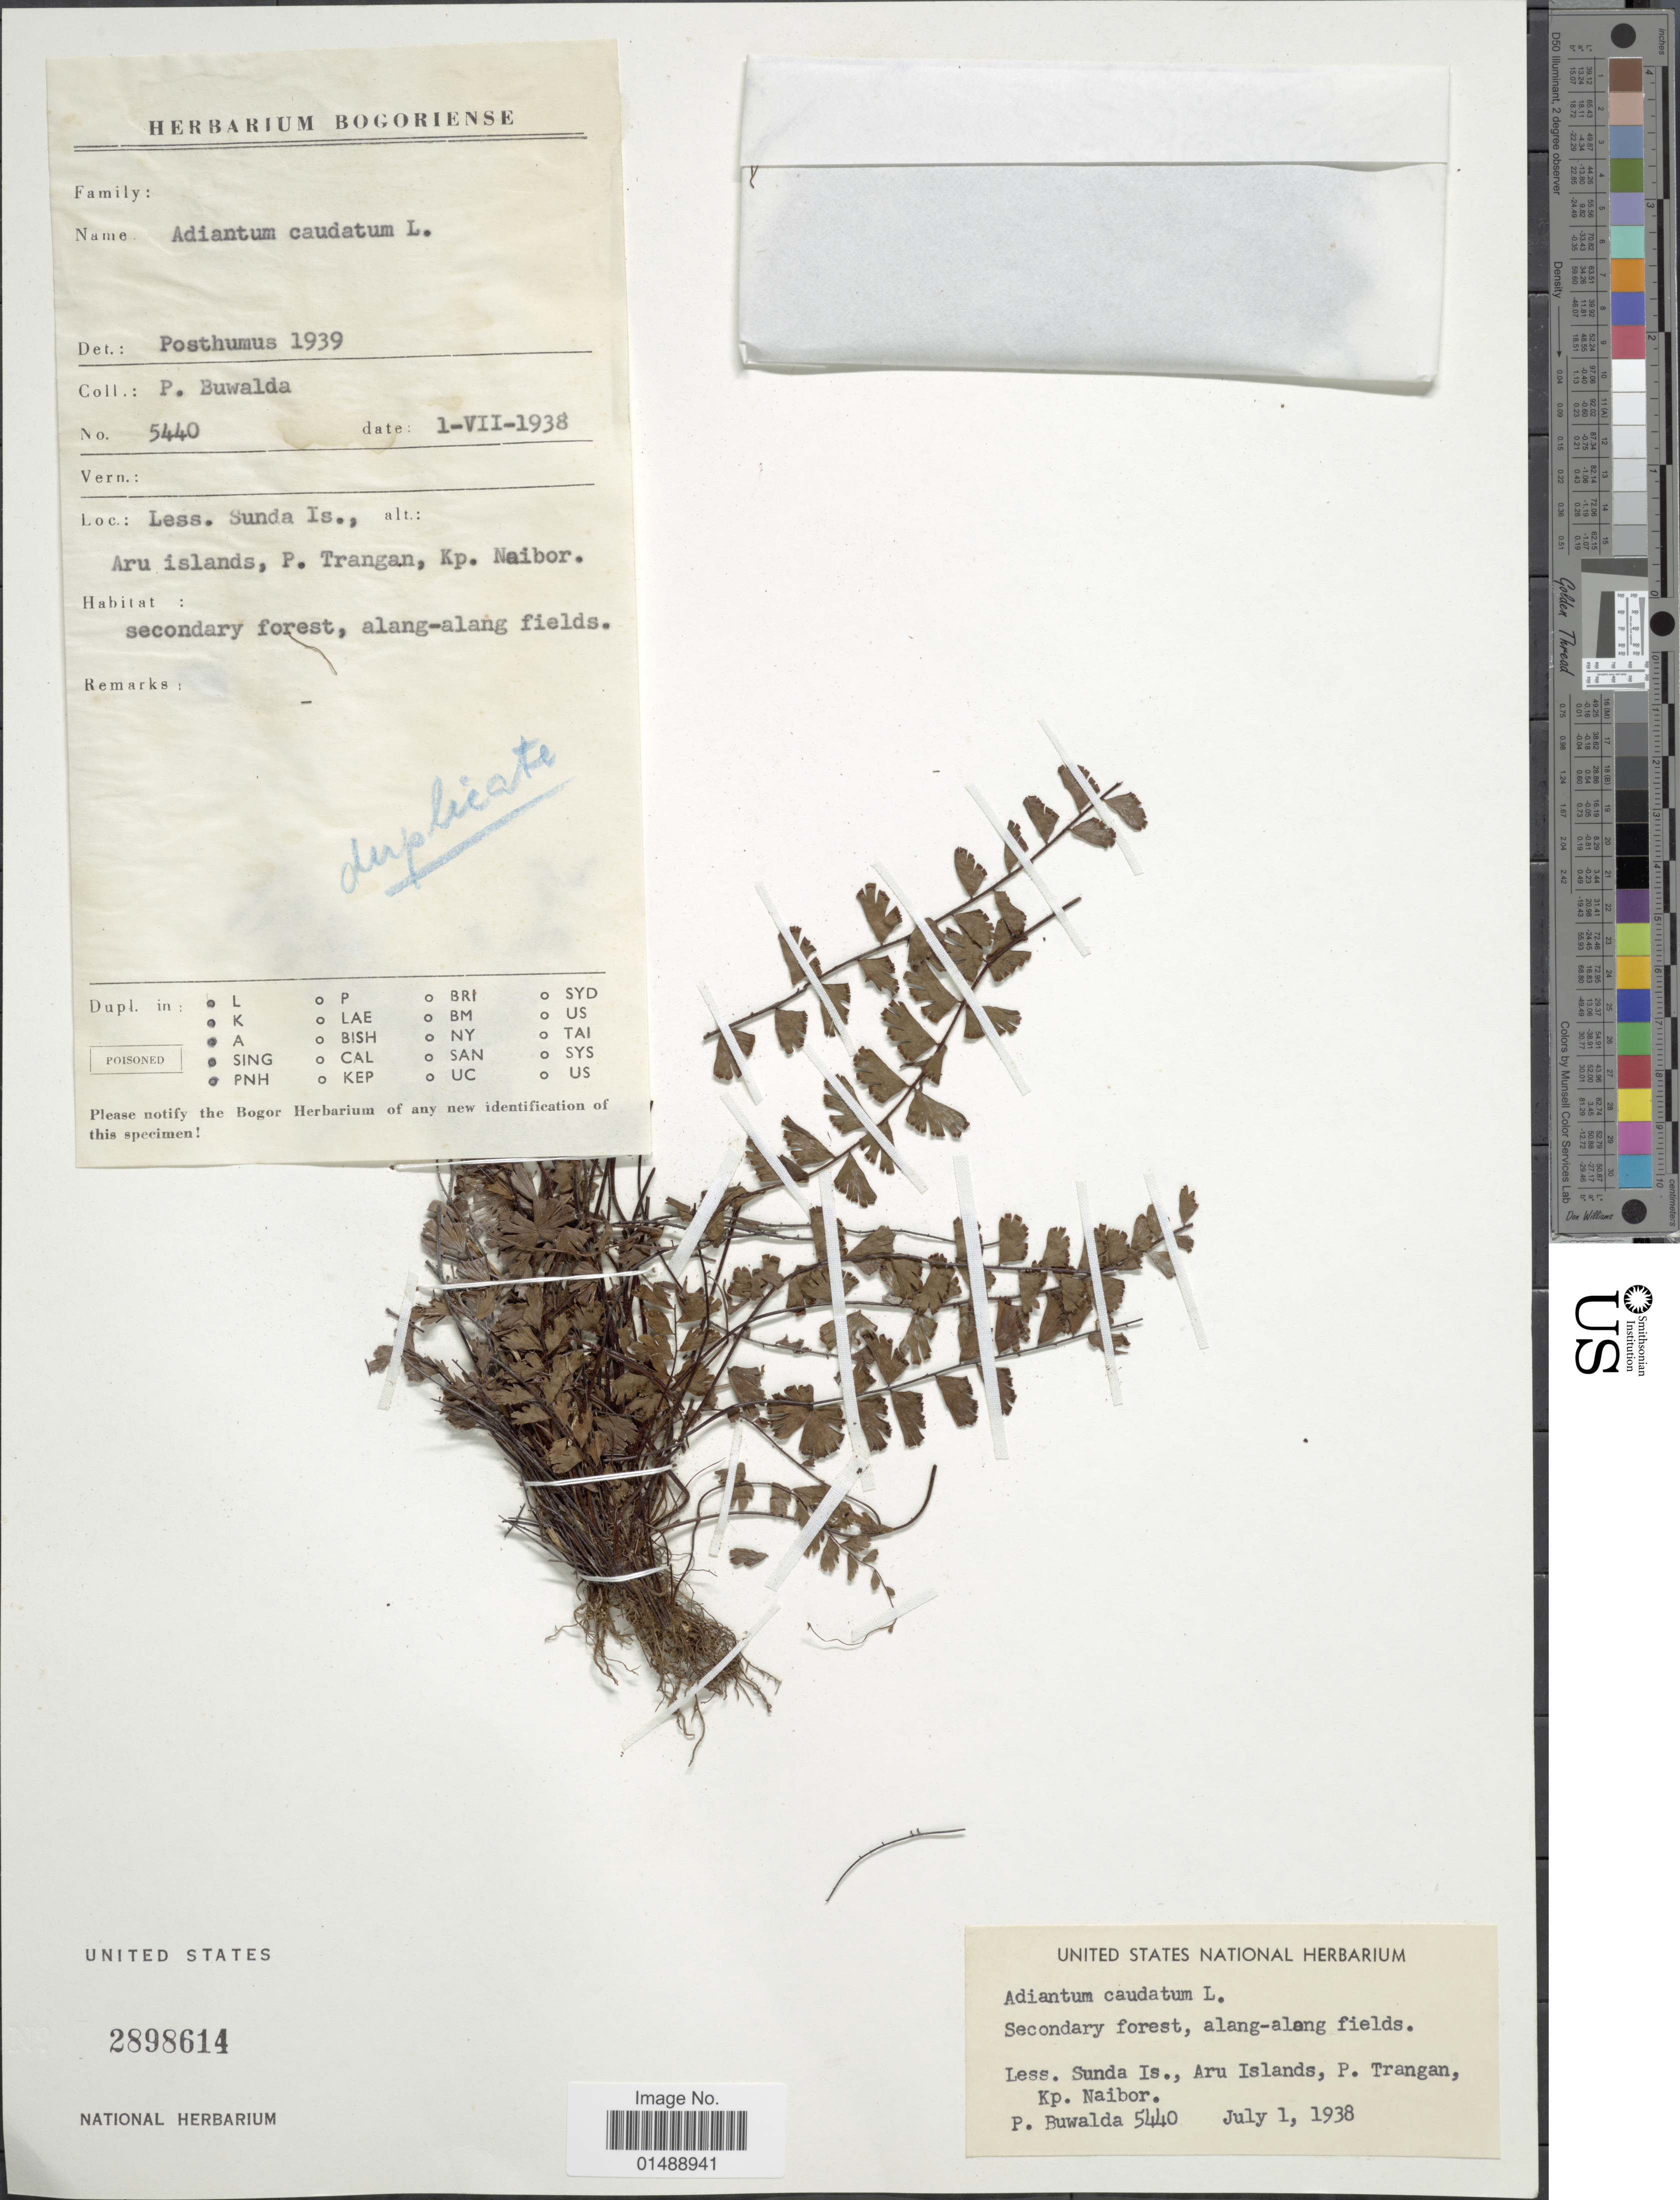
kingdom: Plantae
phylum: Tracheophyta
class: Polypodiopsida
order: Polypodiales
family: Pteridaceae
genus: Adiantum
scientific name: Adiantum caudatum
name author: L.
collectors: P. Buwalda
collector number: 5440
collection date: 1938-07-01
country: Indonesia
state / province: Nusa Tenggara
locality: Less. Sunda Is., Aru Islands, P. Trangan, Kp. Naibor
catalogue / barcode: US 2898614